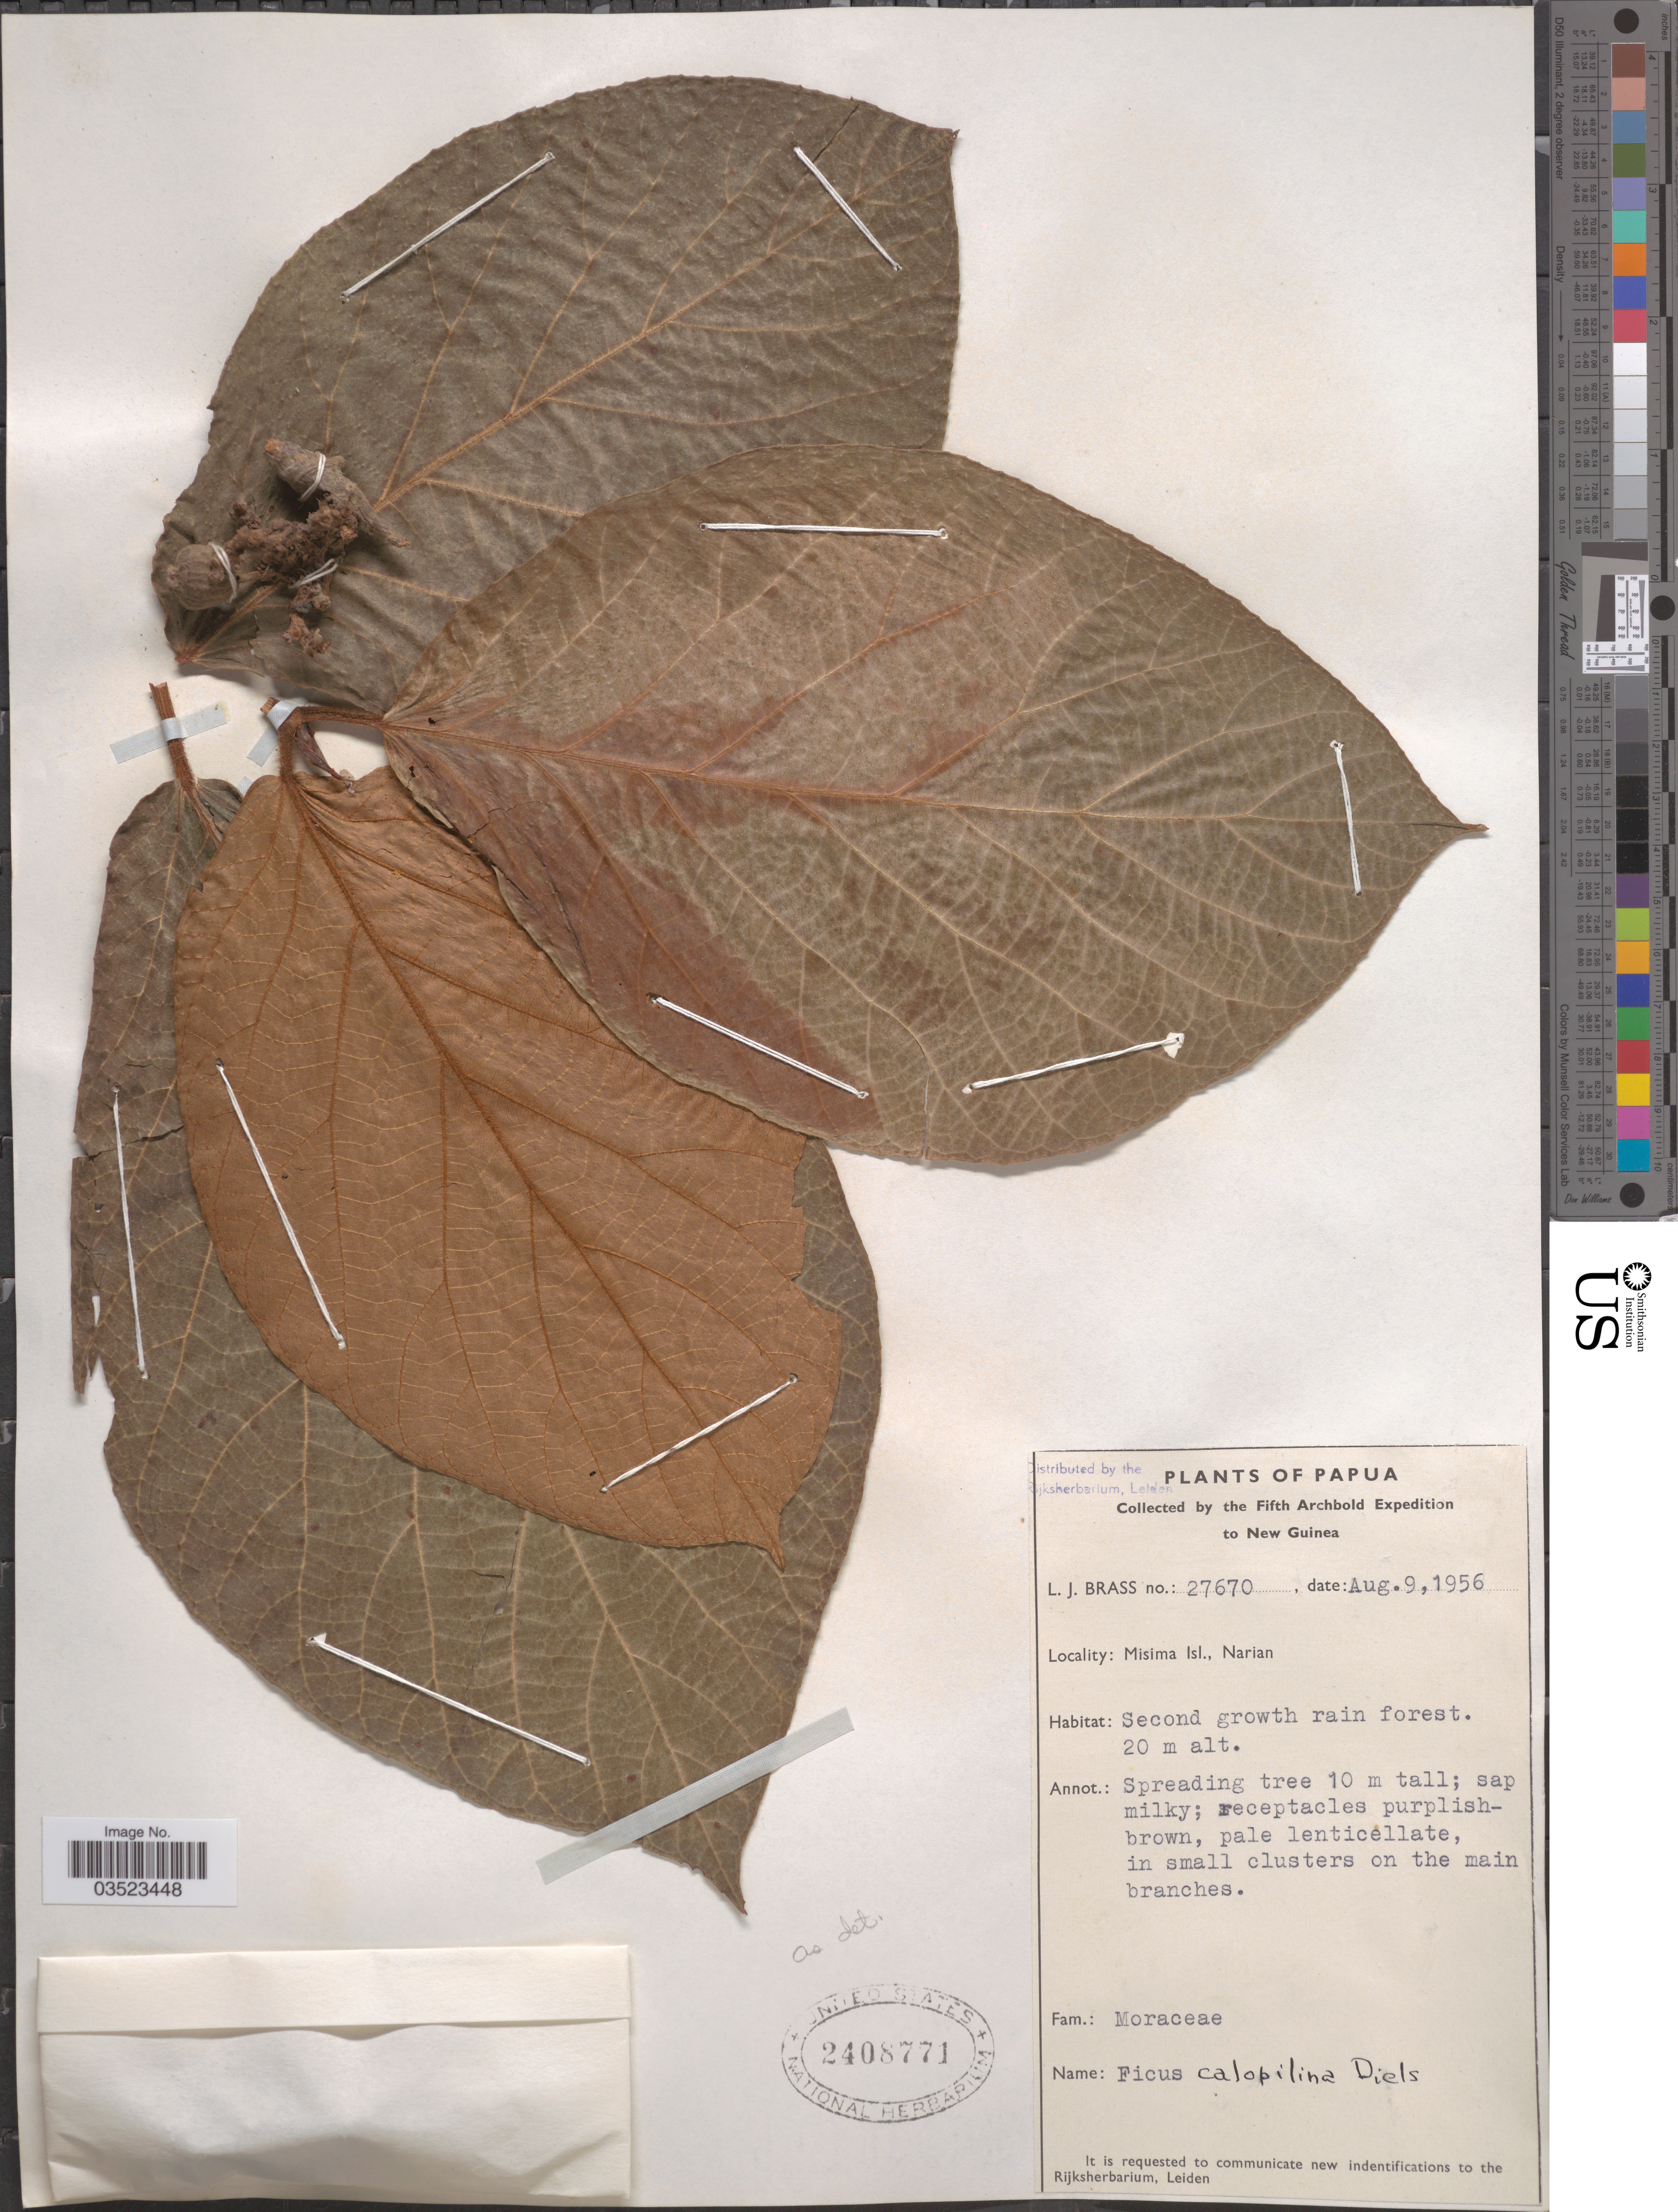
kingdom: Plantae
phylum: Tracheophyta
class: Magnoliopsida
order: Rosales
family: Moraceae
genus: Ficus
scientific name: Ficus calopilina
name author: Diels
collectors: L. J. Brass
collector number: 27670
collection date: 1956-08-09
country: Papua New Guinea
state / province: Milne Bay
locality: Papua. New Guinea. Misima Isl., Narian.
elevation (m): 20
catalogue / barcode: US 2408771